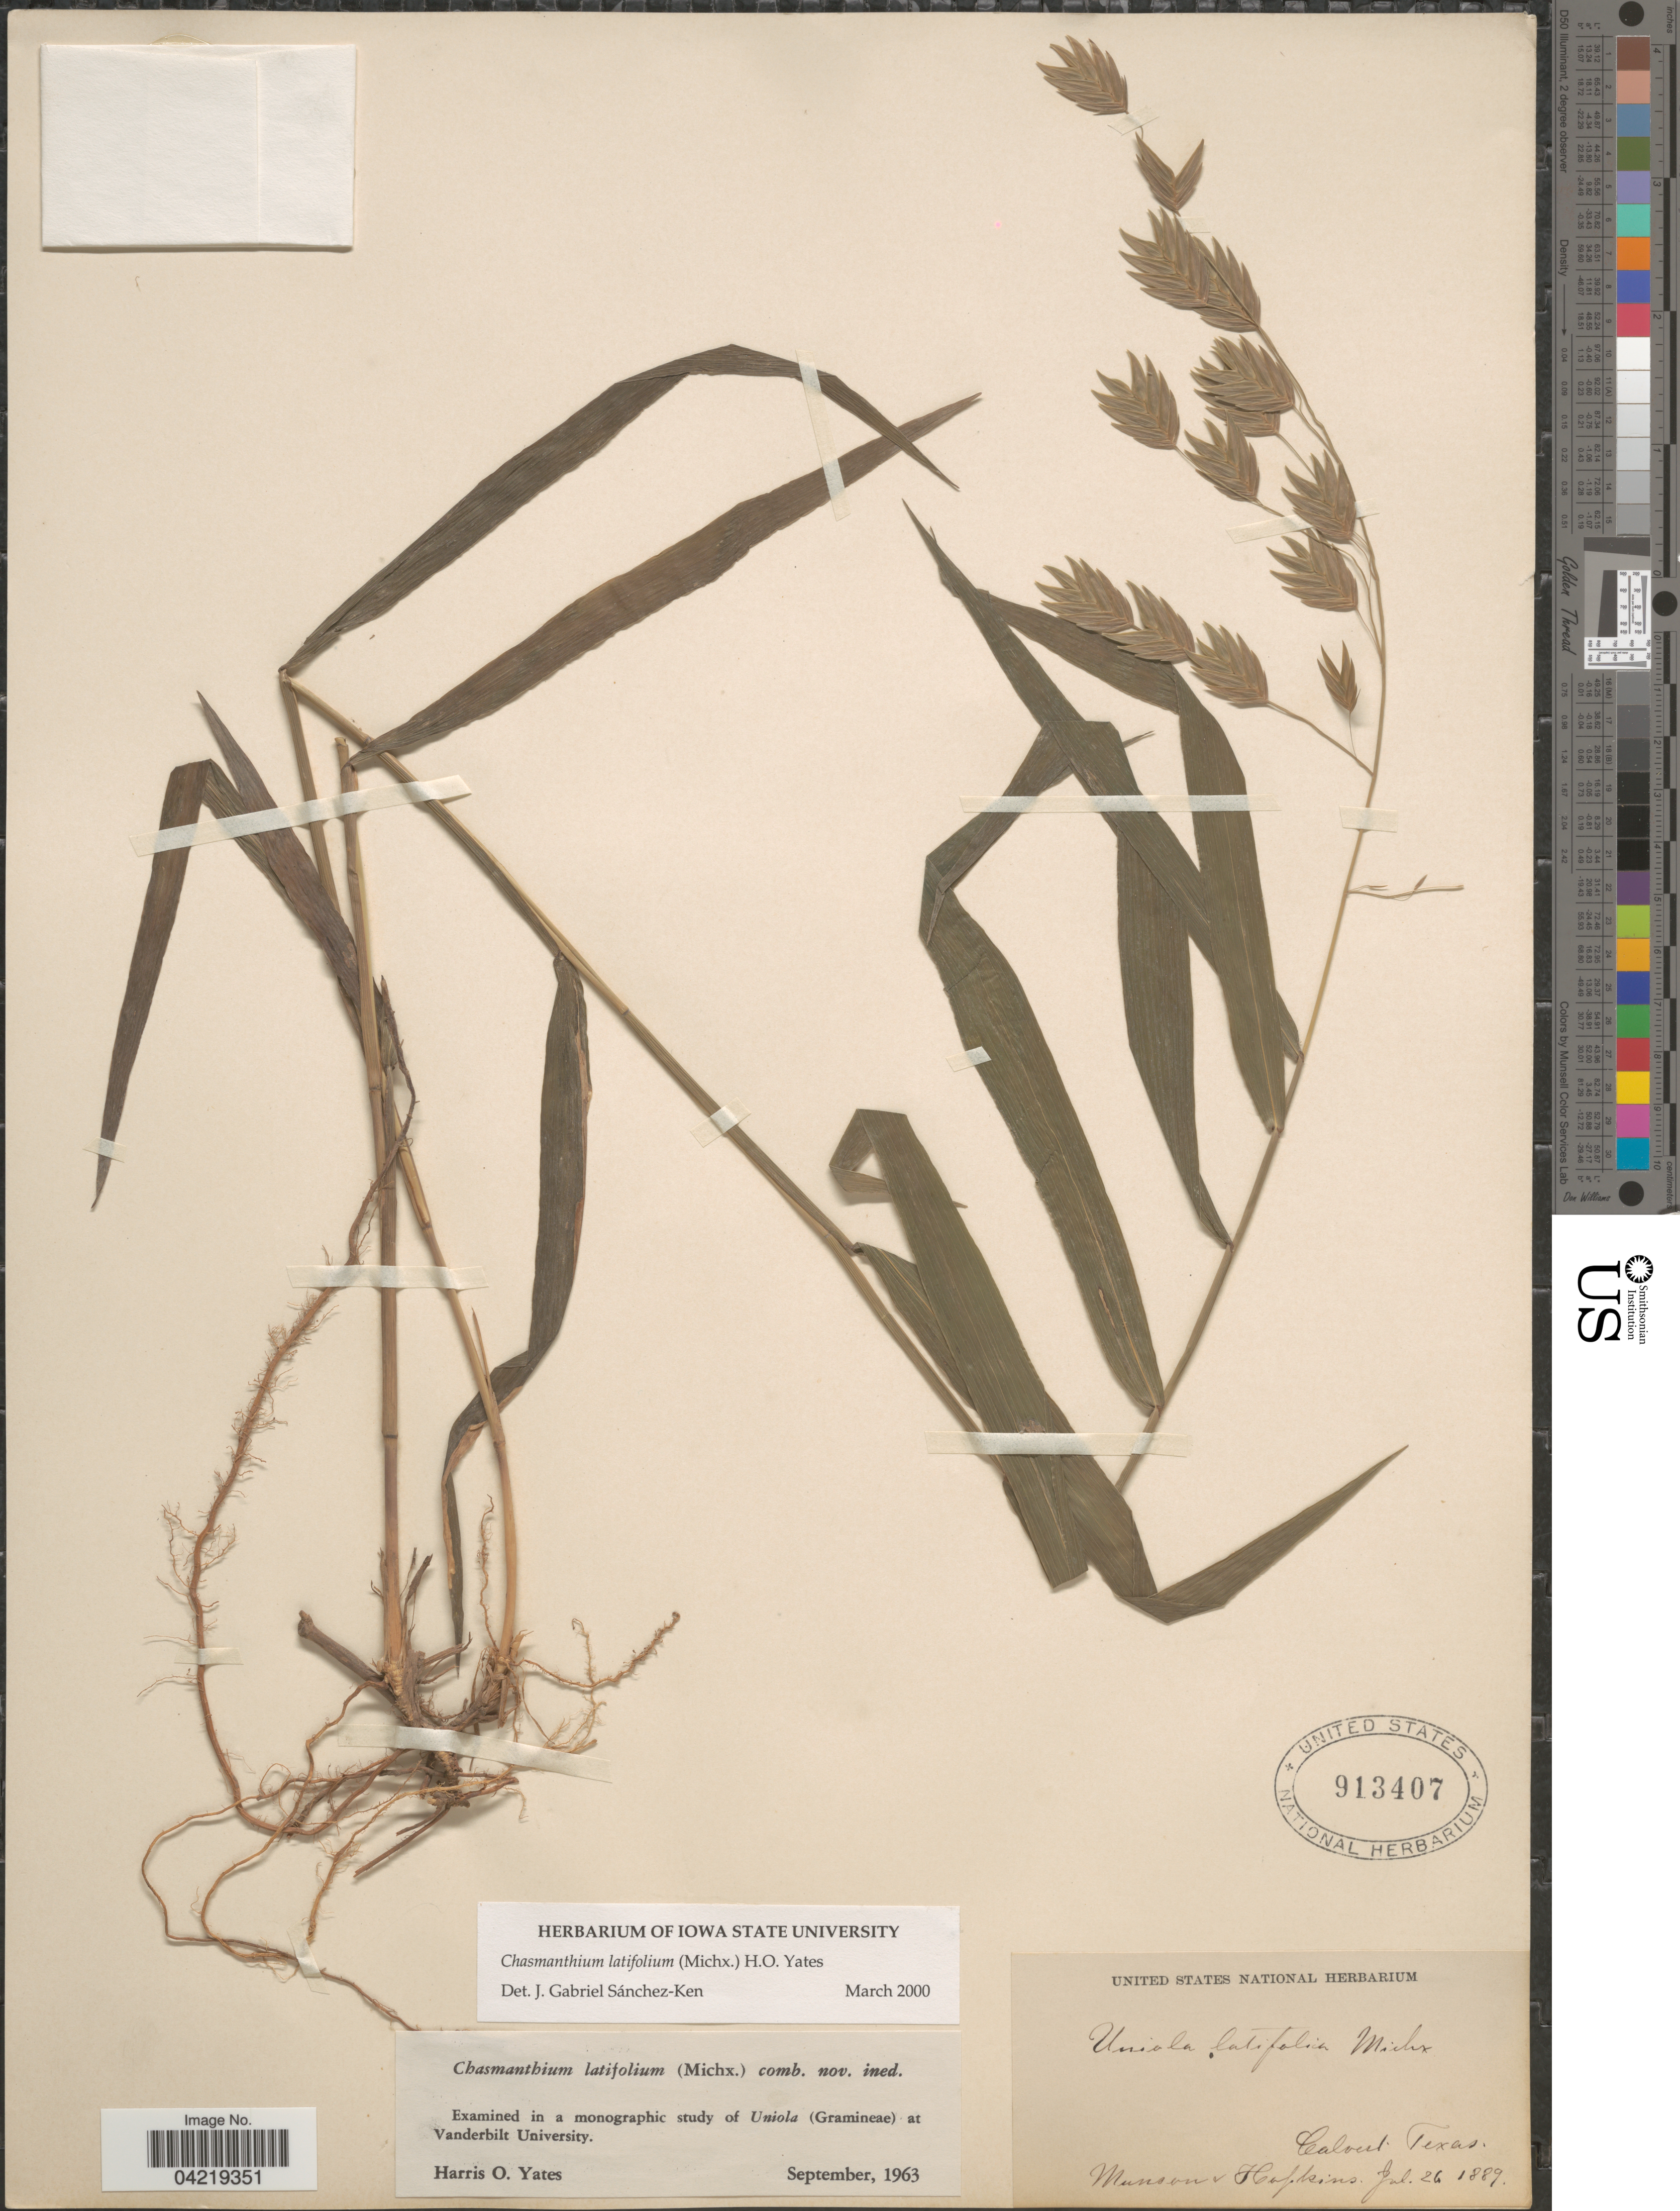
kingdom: Plantae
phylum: Tracheophyta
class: Liliopsida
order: Poales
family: Poaceae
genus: Chasmanthium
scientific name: Chasmanthium latifolium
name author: (Michx.) H.O. Yates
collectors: -. Munson & -- Hopkins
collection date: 1889-07-26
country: United States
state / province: Texas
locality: Calvert.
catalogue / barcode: US 913407